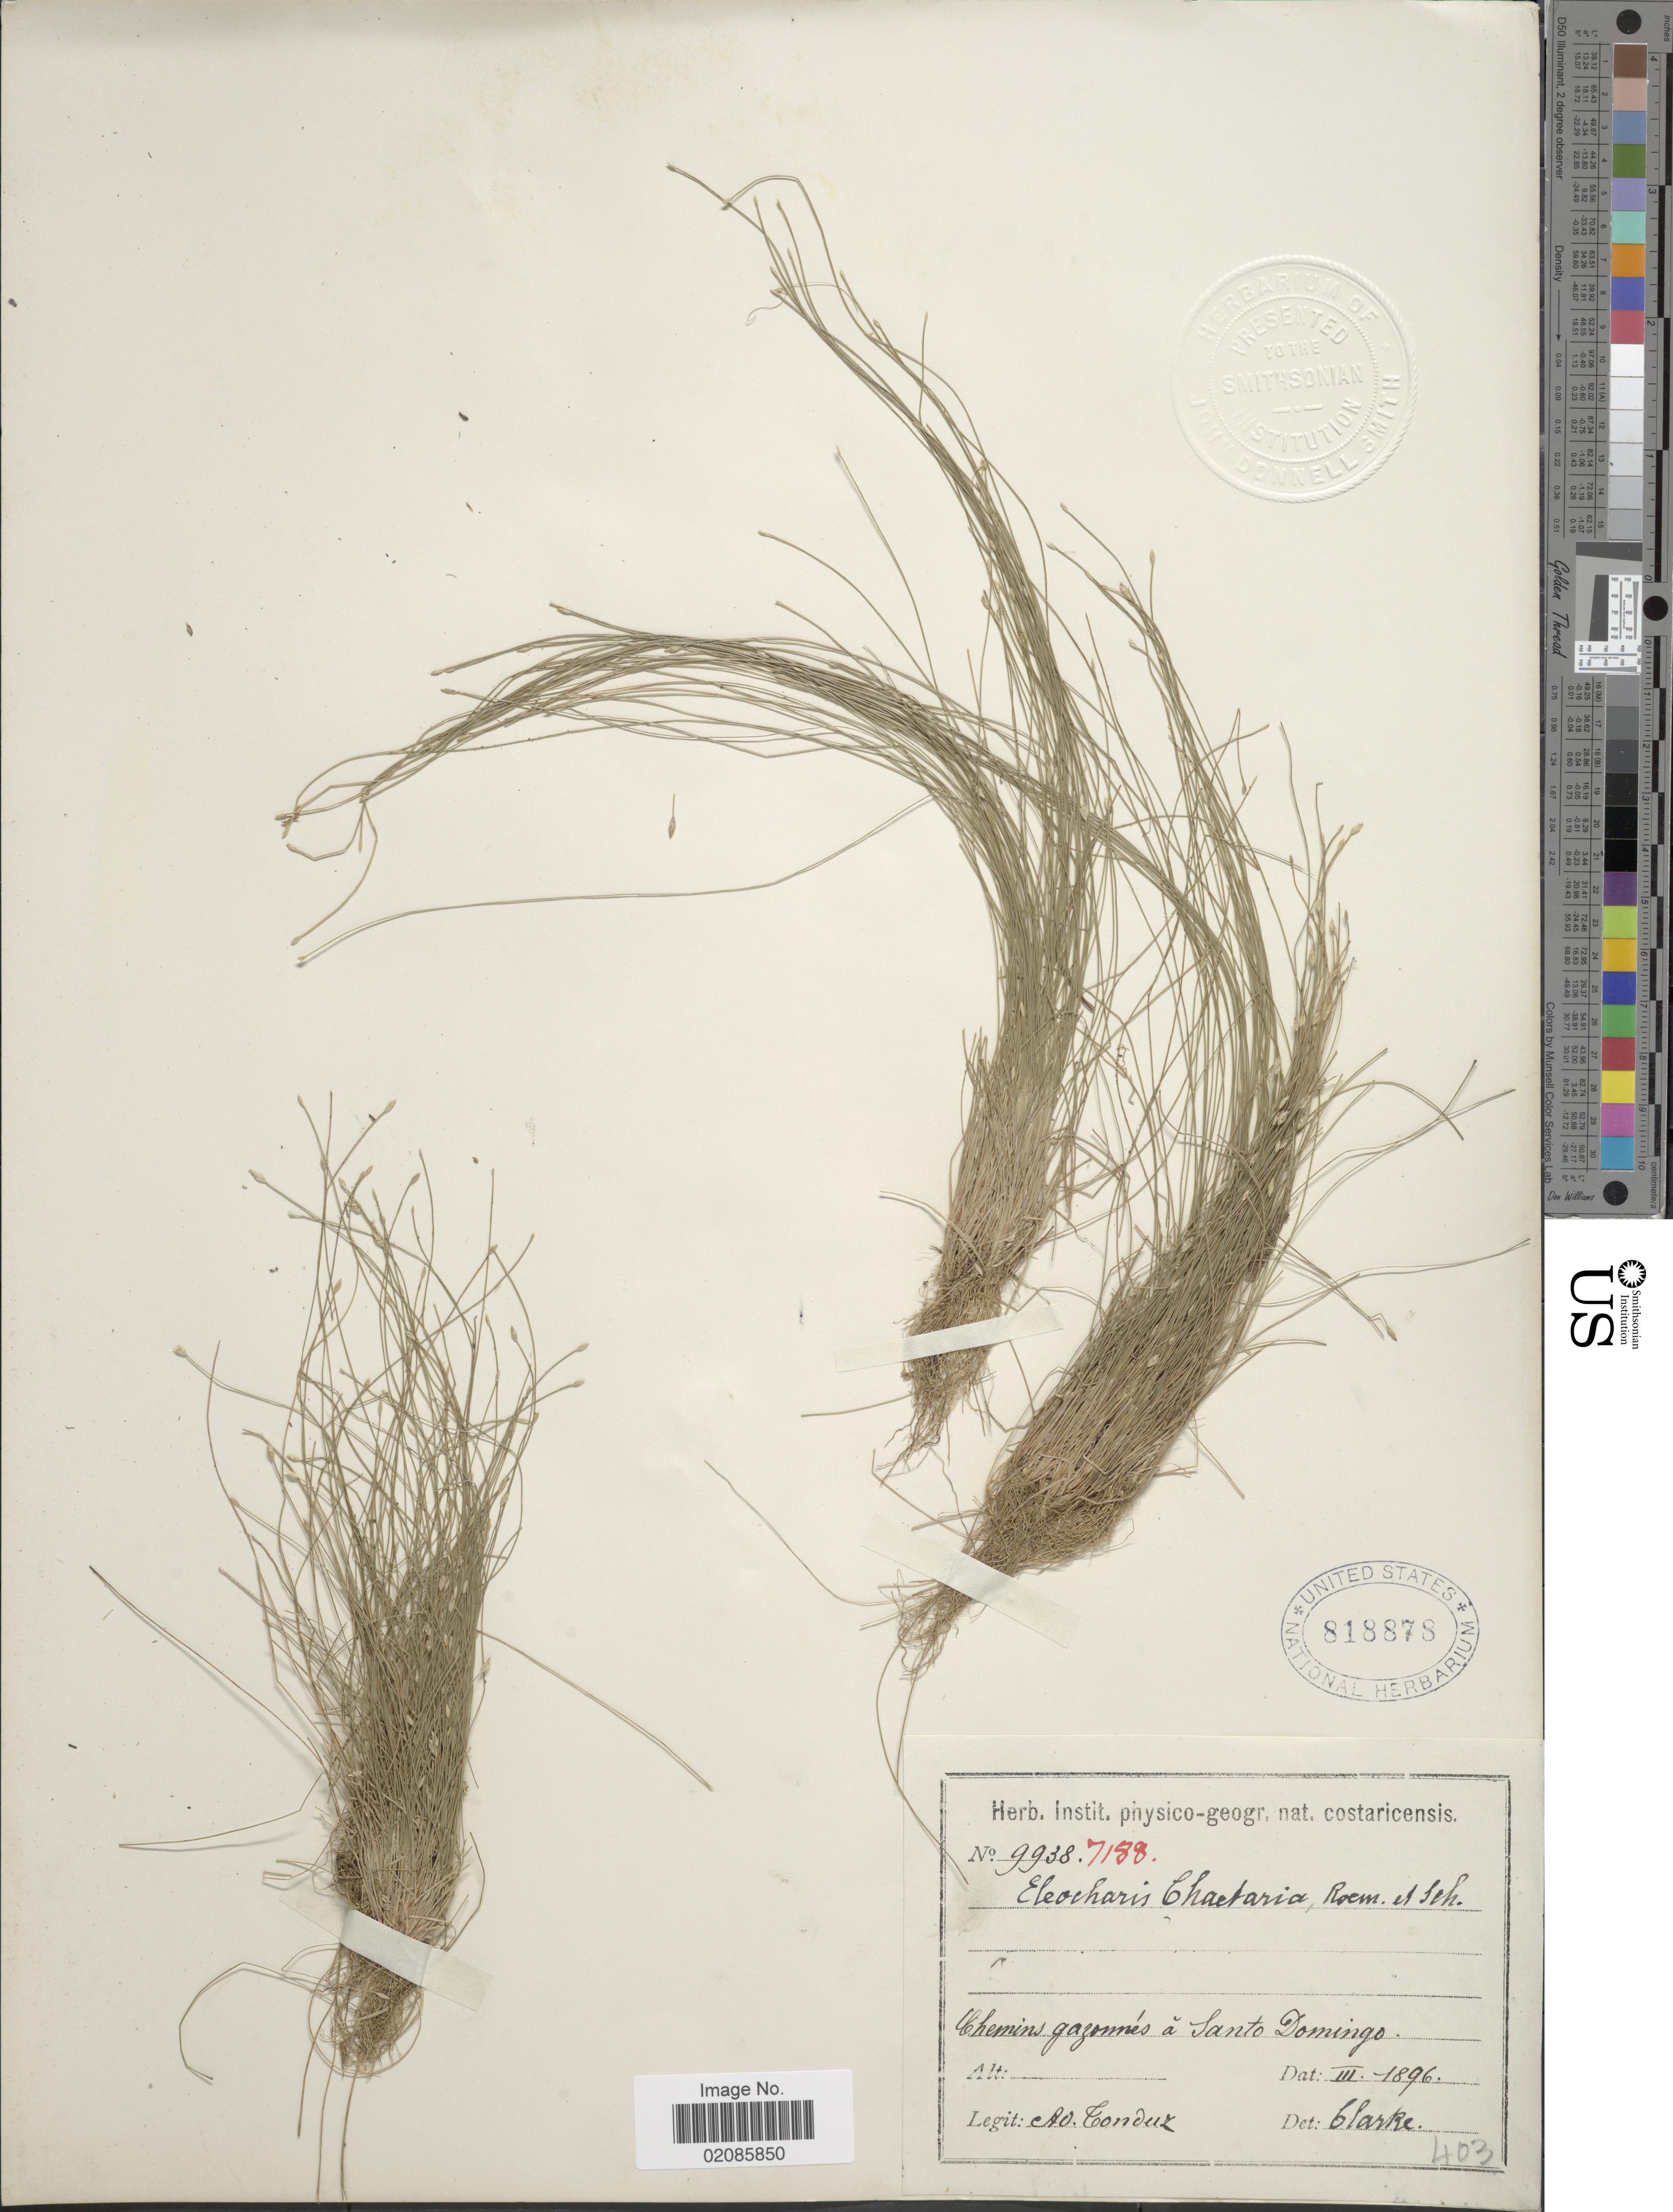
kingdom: Plantae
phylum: Tracheophyta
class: Liliopsida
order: Poales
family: Cyperaceae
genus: Eleocharis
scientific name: Eleocharis retroflexa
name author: (Poir.) Urb.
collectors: A. Tonduz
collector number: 9938/7188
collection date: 1896-03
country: Costa Rica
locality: Chemins gazomés á Santo Domingo.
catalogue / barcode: US 818878